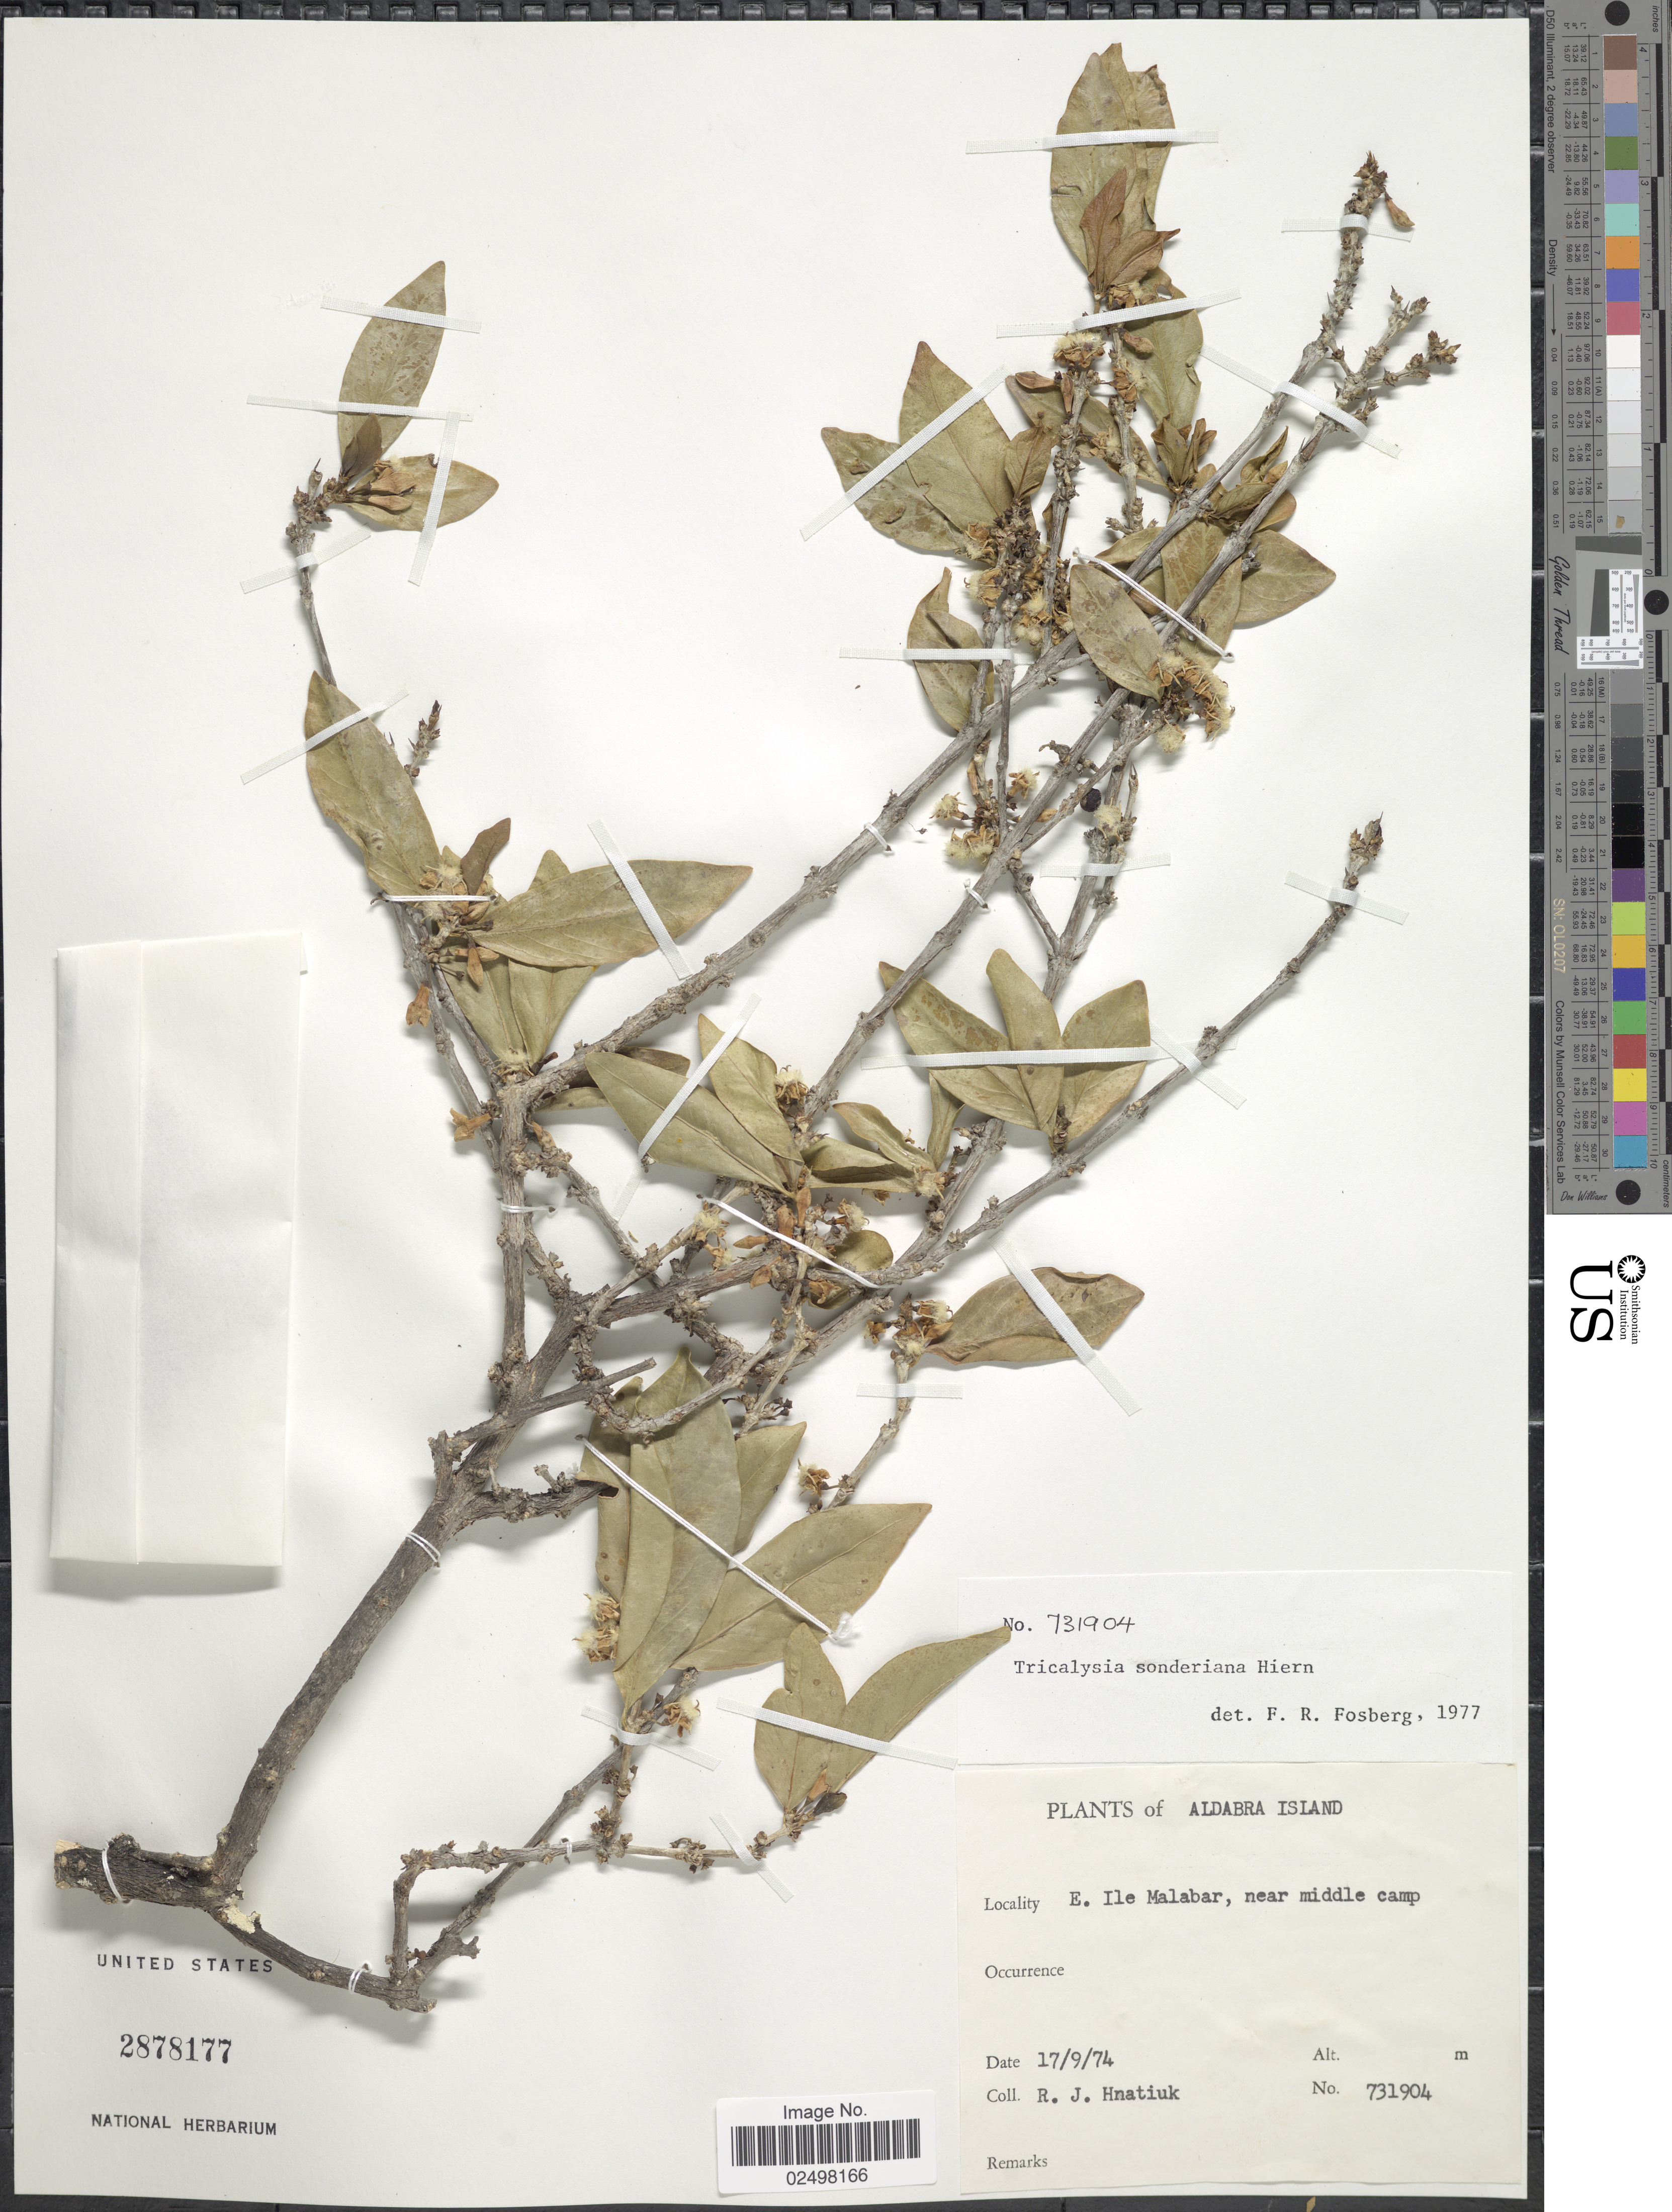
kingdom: Plantae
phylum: Tracheophyta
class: Magnoliopsida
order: Gentianales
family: Rubiaceae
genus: Tricalysia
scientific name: Tricalysia sonderiana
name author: Hiern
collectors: R. Hnatiuk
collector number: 731904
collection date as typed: Transcribed d/m/y: 17/9/74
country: Seychelles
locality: Aldabra Island. E Ile Malabar, near middle camp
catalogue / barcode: US 2878177